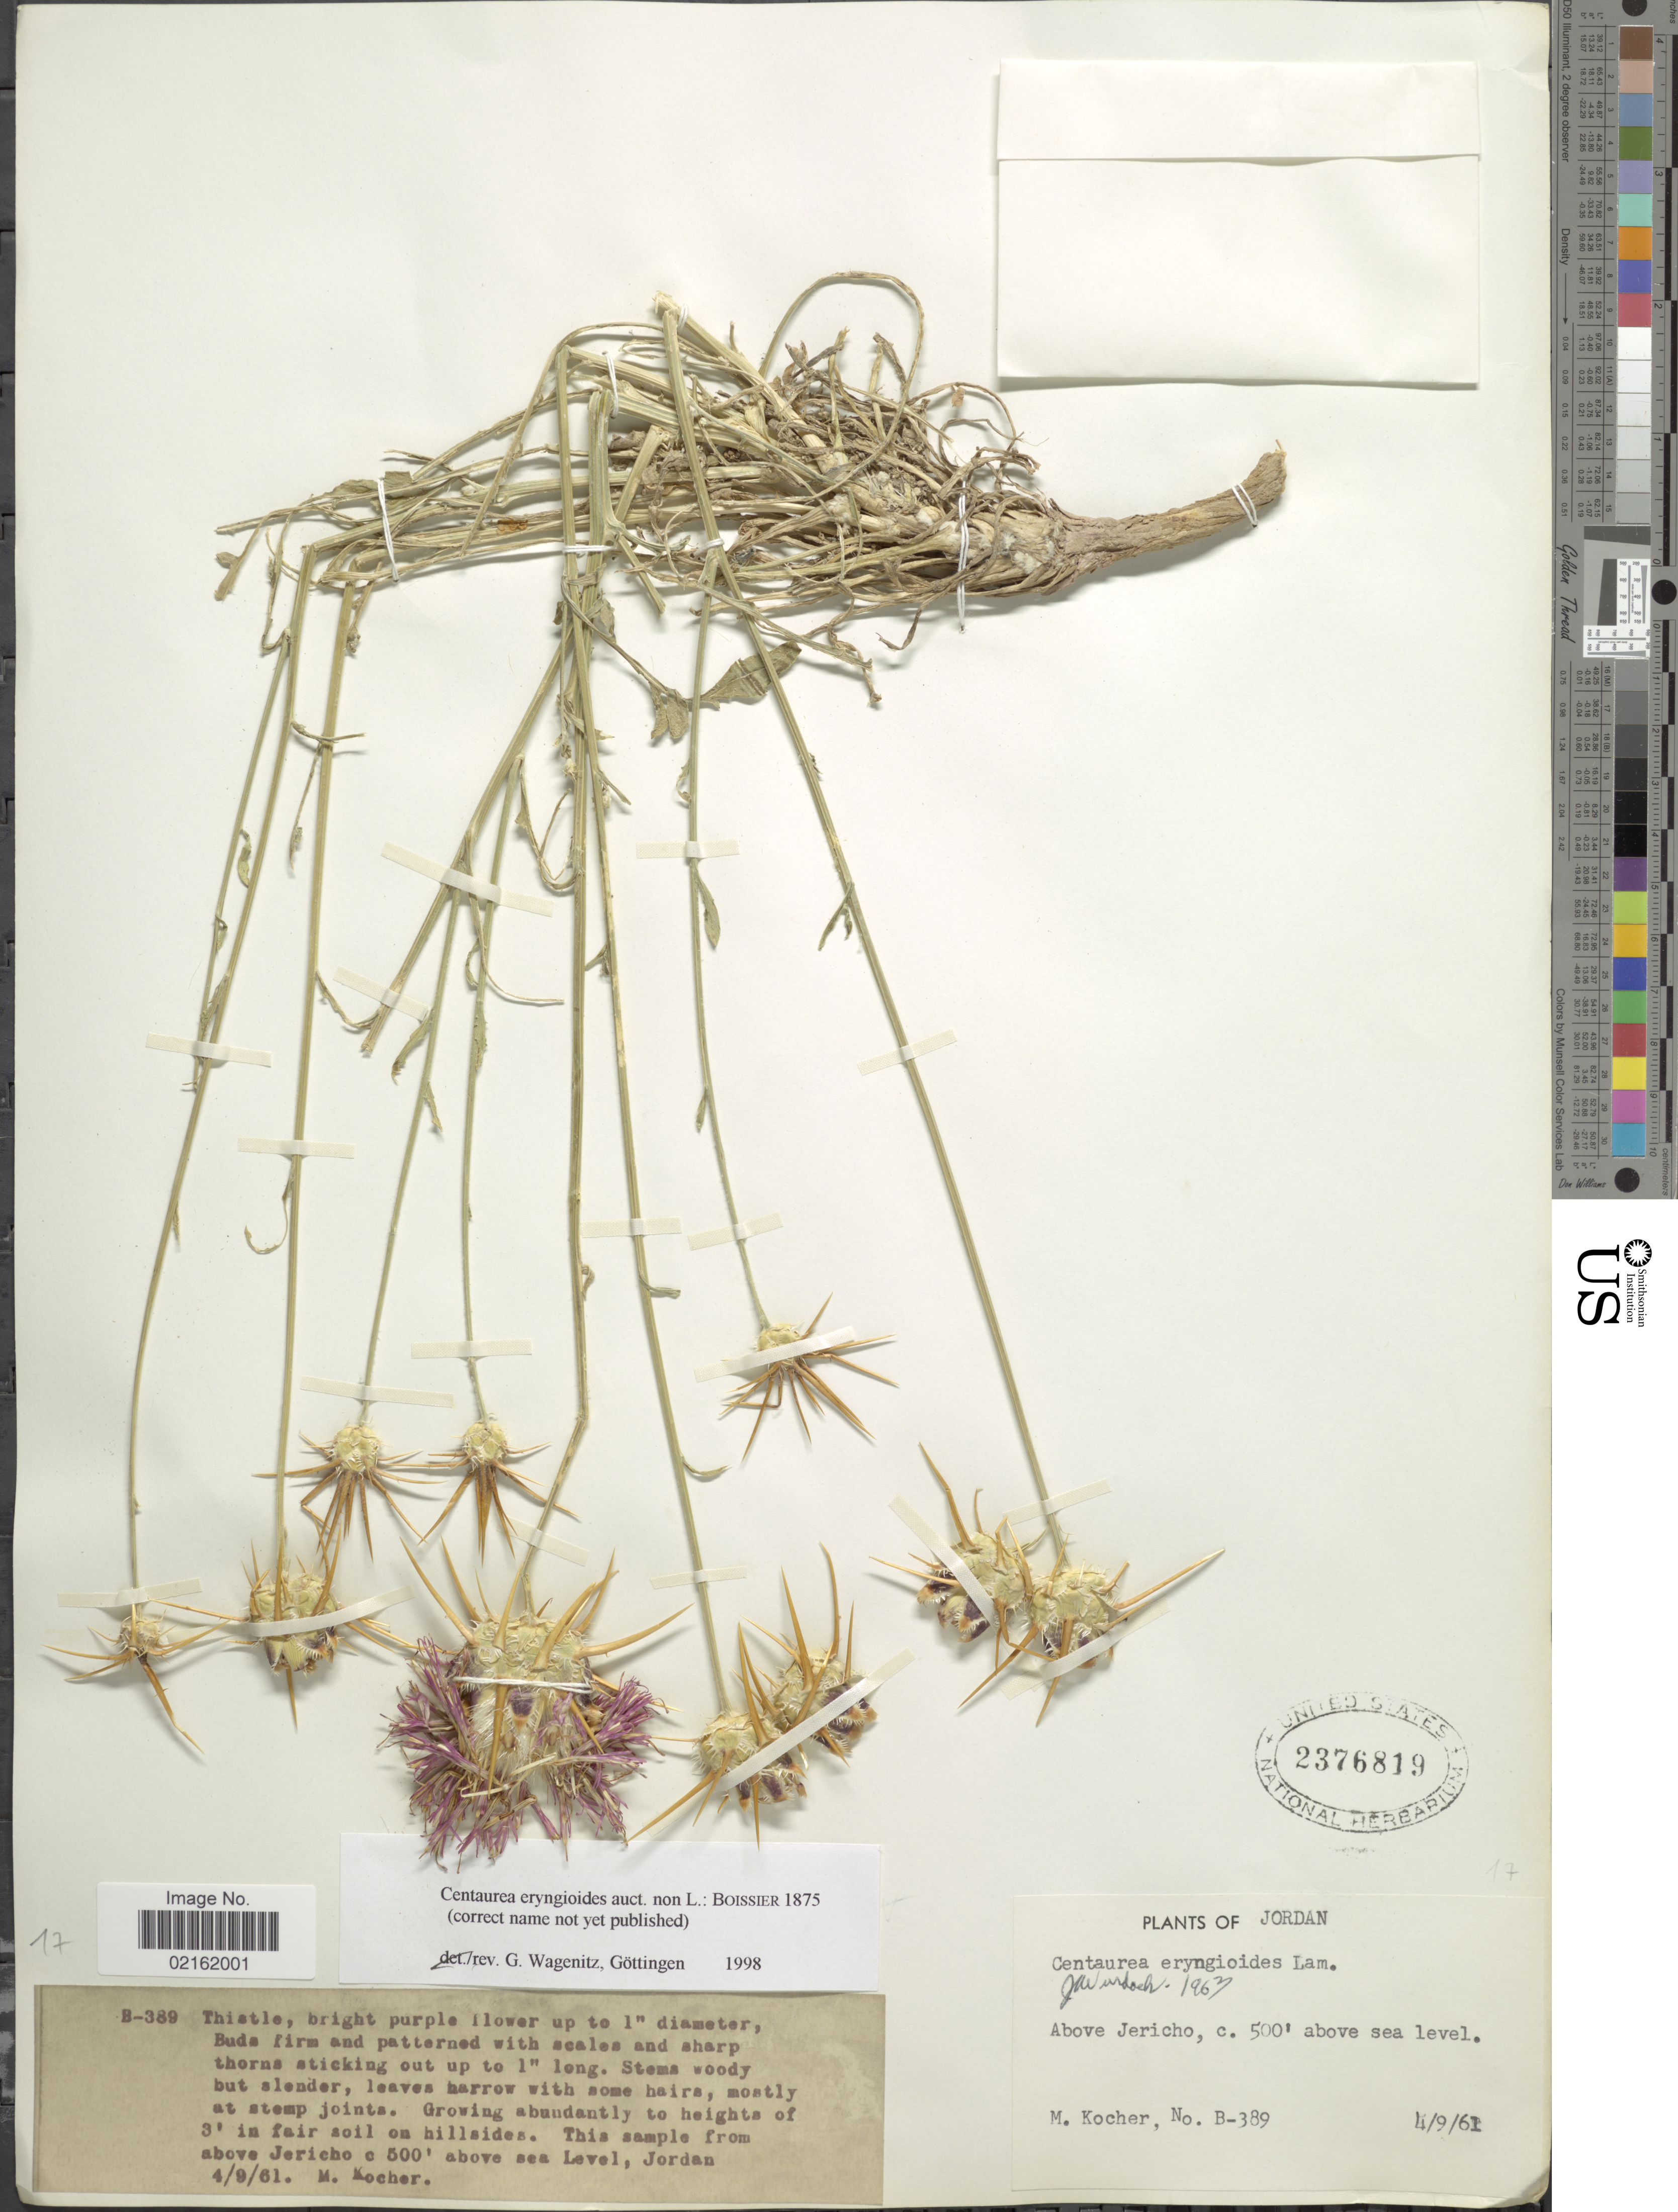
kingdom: Plantae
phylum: Tracheophyta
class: Magnoliopsida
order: Asterales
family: Asteraceae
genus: Centaurea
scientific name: Centaurea eryngioides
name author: Lam.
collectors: M. Kocher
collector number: B-389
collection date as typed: Transcribed d/m/y: 4/9/61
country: Jordan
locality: Above Jericho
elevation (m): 152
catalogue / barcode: US 2376819